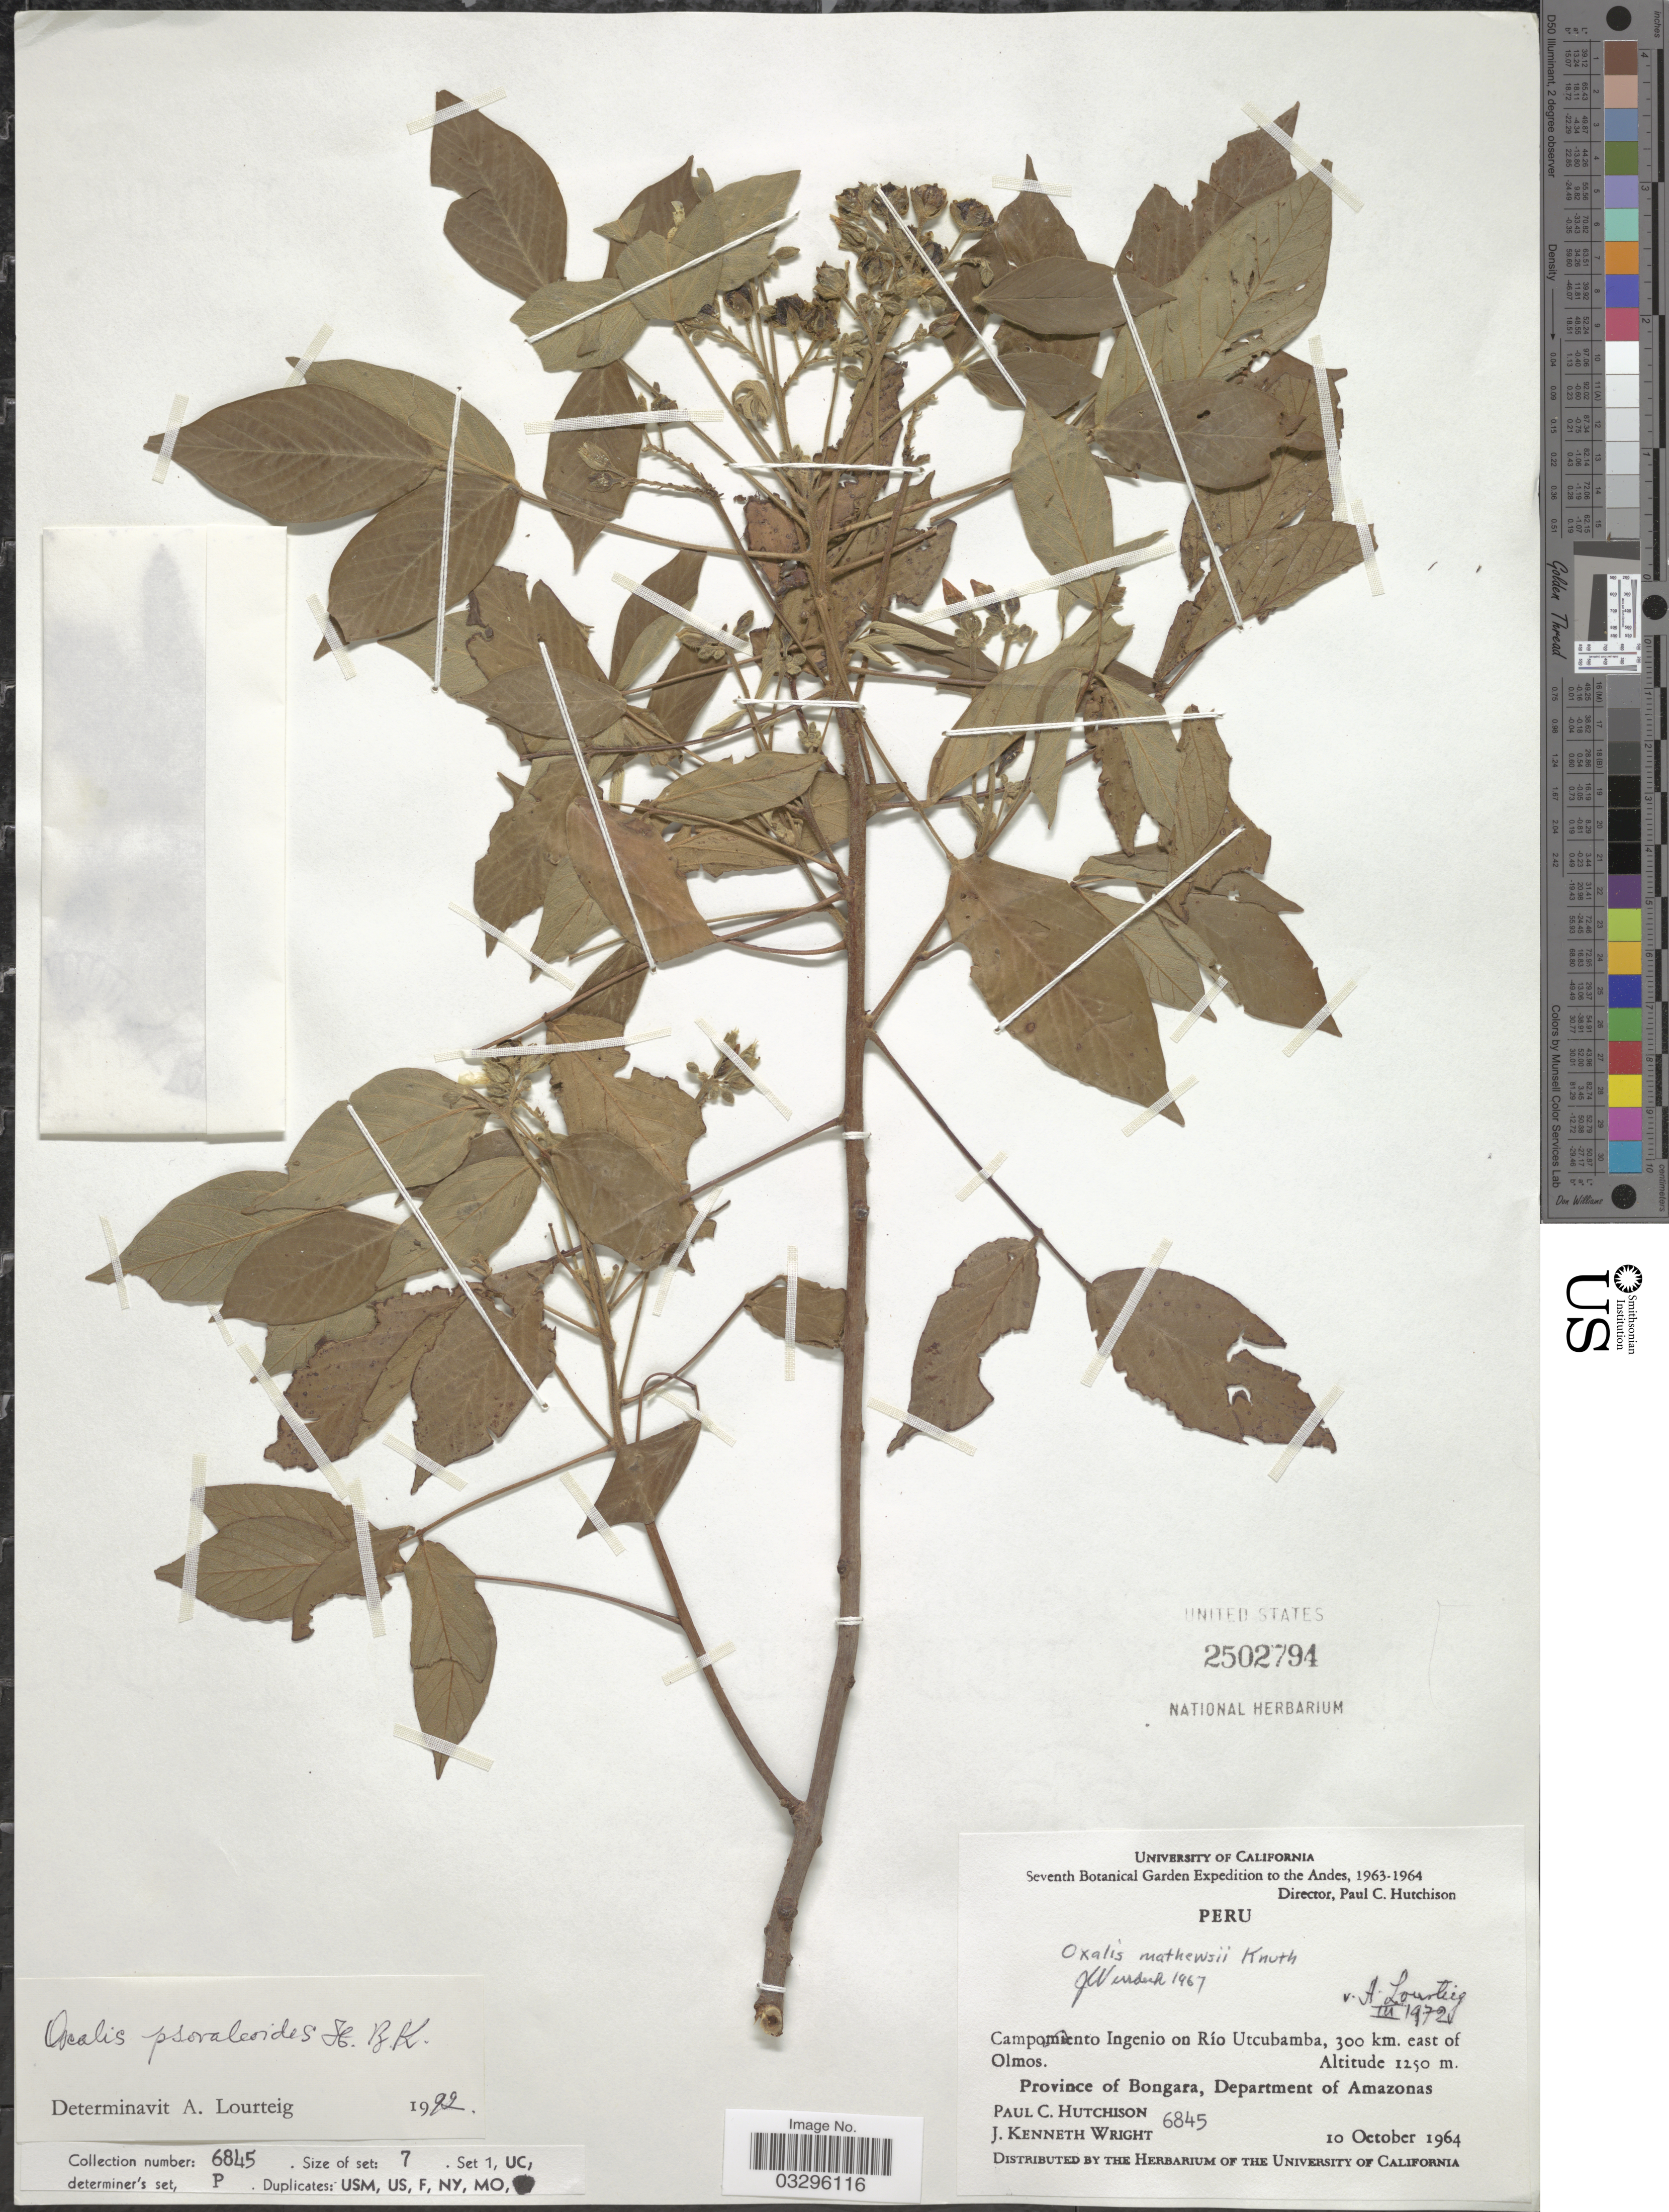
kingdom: Plantae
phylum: Tracheophyta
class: Magnoliopsida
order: Oxalidales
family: Oxalidaceae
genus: Oxalis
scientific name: Oxalis psoraloides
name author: Kunth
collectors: P. C. Hutchison & J. K. Wright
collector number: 6845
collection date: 1964-10-10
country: Peru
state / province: Amazonas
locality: Andes. Campomiento Ingenio on Río Utcubamba, 300 km. east of Olmos. Province of Bongara, Department of Amazonas.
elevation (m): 1250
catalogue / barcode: US 2502794